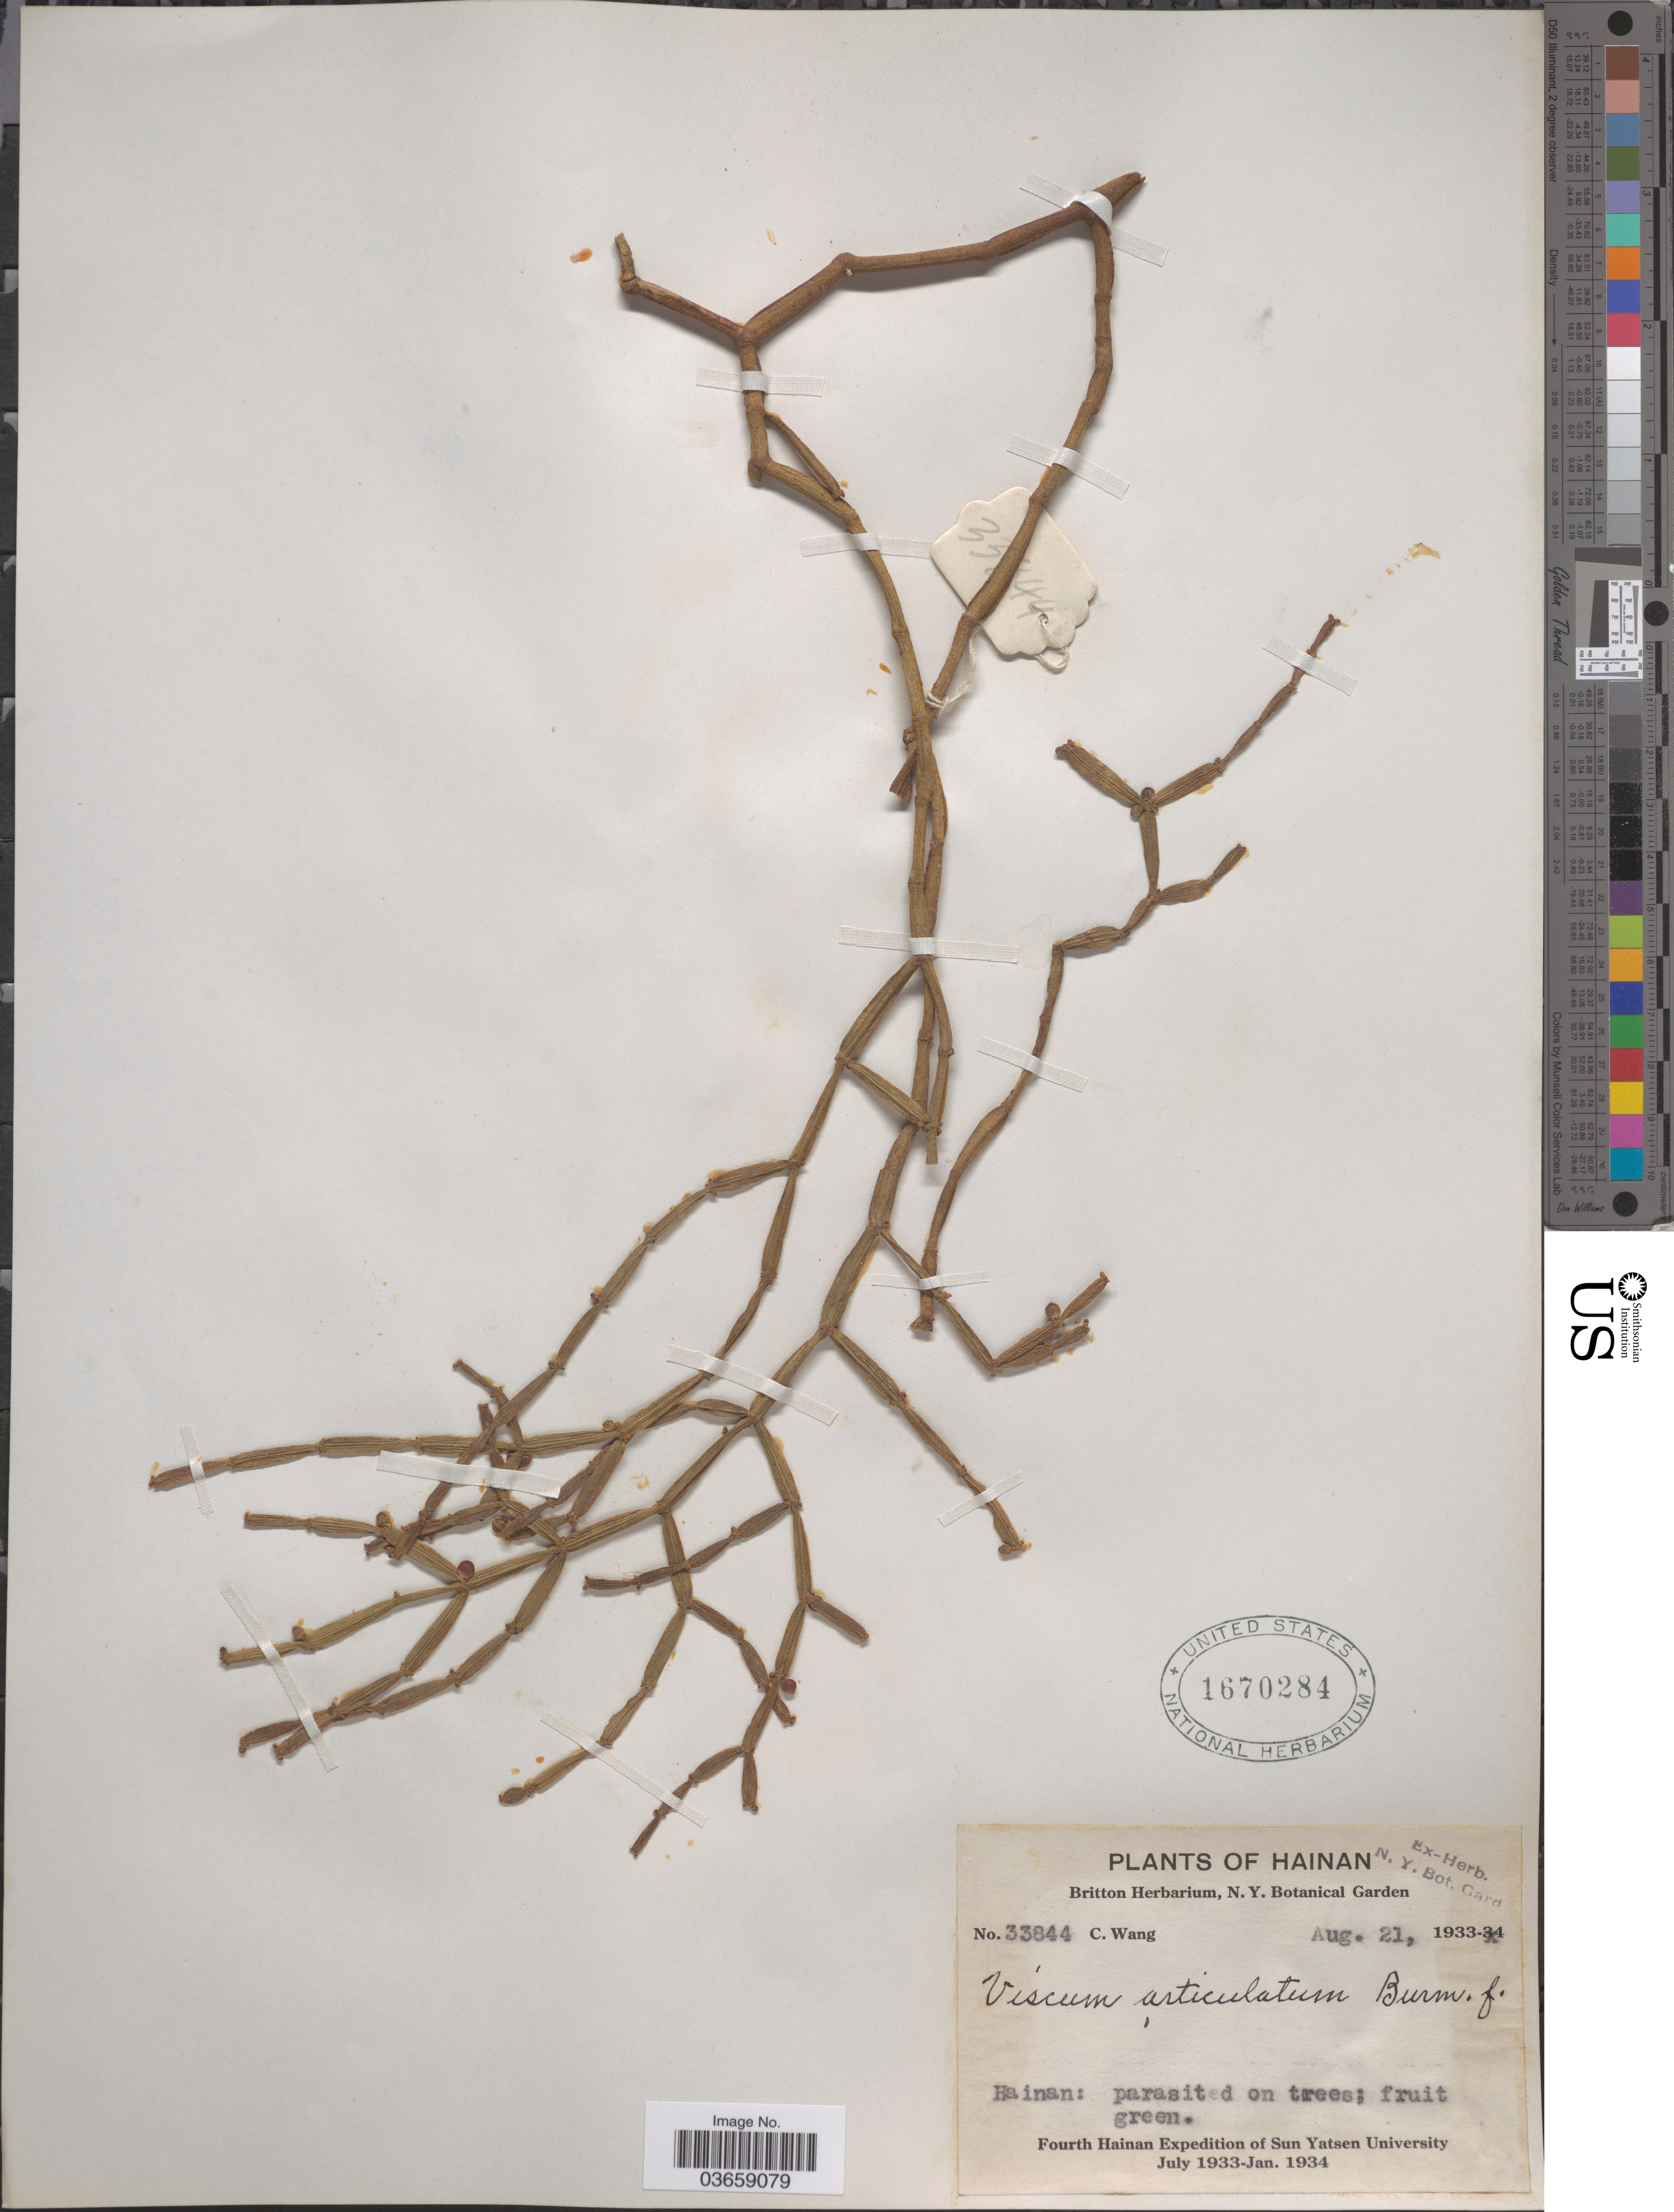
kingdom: Plantae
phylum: Tracheophyta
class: Magnoliopsida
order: Santalales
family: Viscaceae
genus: Viscum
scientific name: Viscum articulatum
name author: Burm. f.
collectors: C. Wang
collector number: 33844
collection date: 1933-08-21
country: China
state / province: Hainan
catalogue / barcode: US 1670284